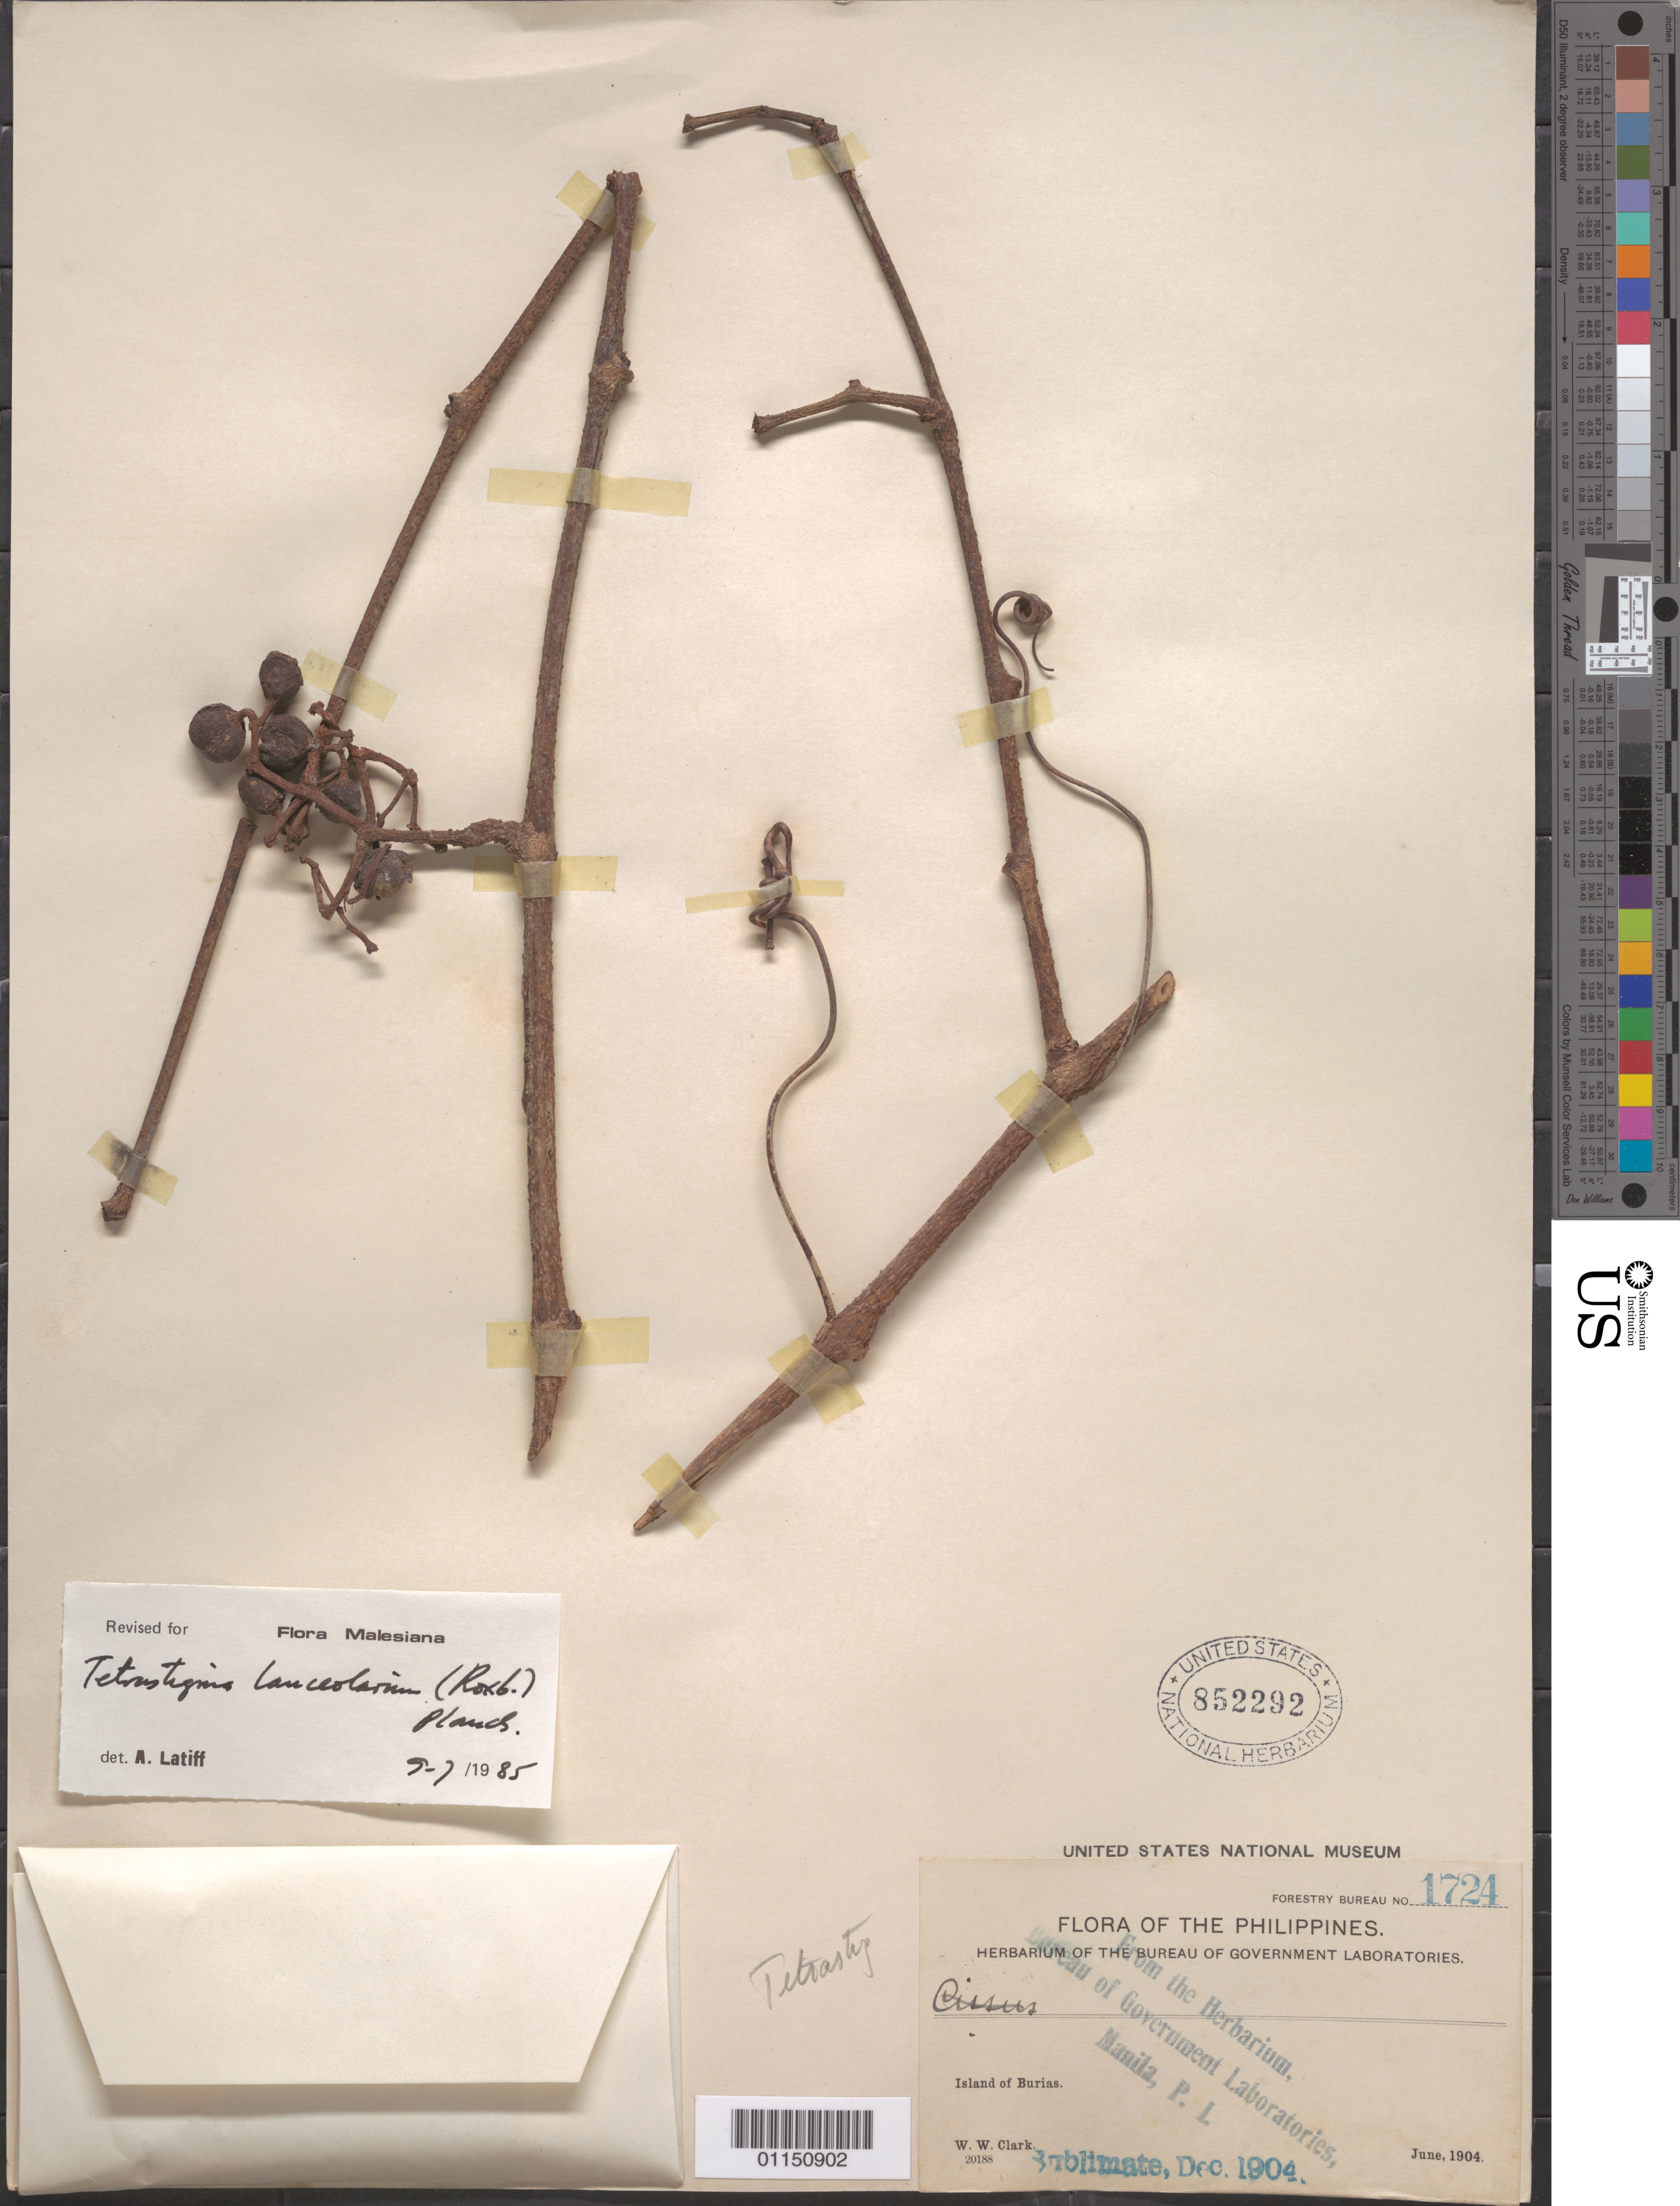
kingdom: Plantae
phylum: Tracheophyta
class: Magnoliopsida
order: Vitales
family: Vitaceae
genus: Tetrastigma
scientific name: Tetrastigma lanceolarium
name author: (Roxb.) Planch.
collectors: W. W. Clark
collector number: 1724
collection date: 1904-06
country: Philippines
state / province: Bicol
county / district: Masbate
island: Burias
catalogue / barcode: US 852292